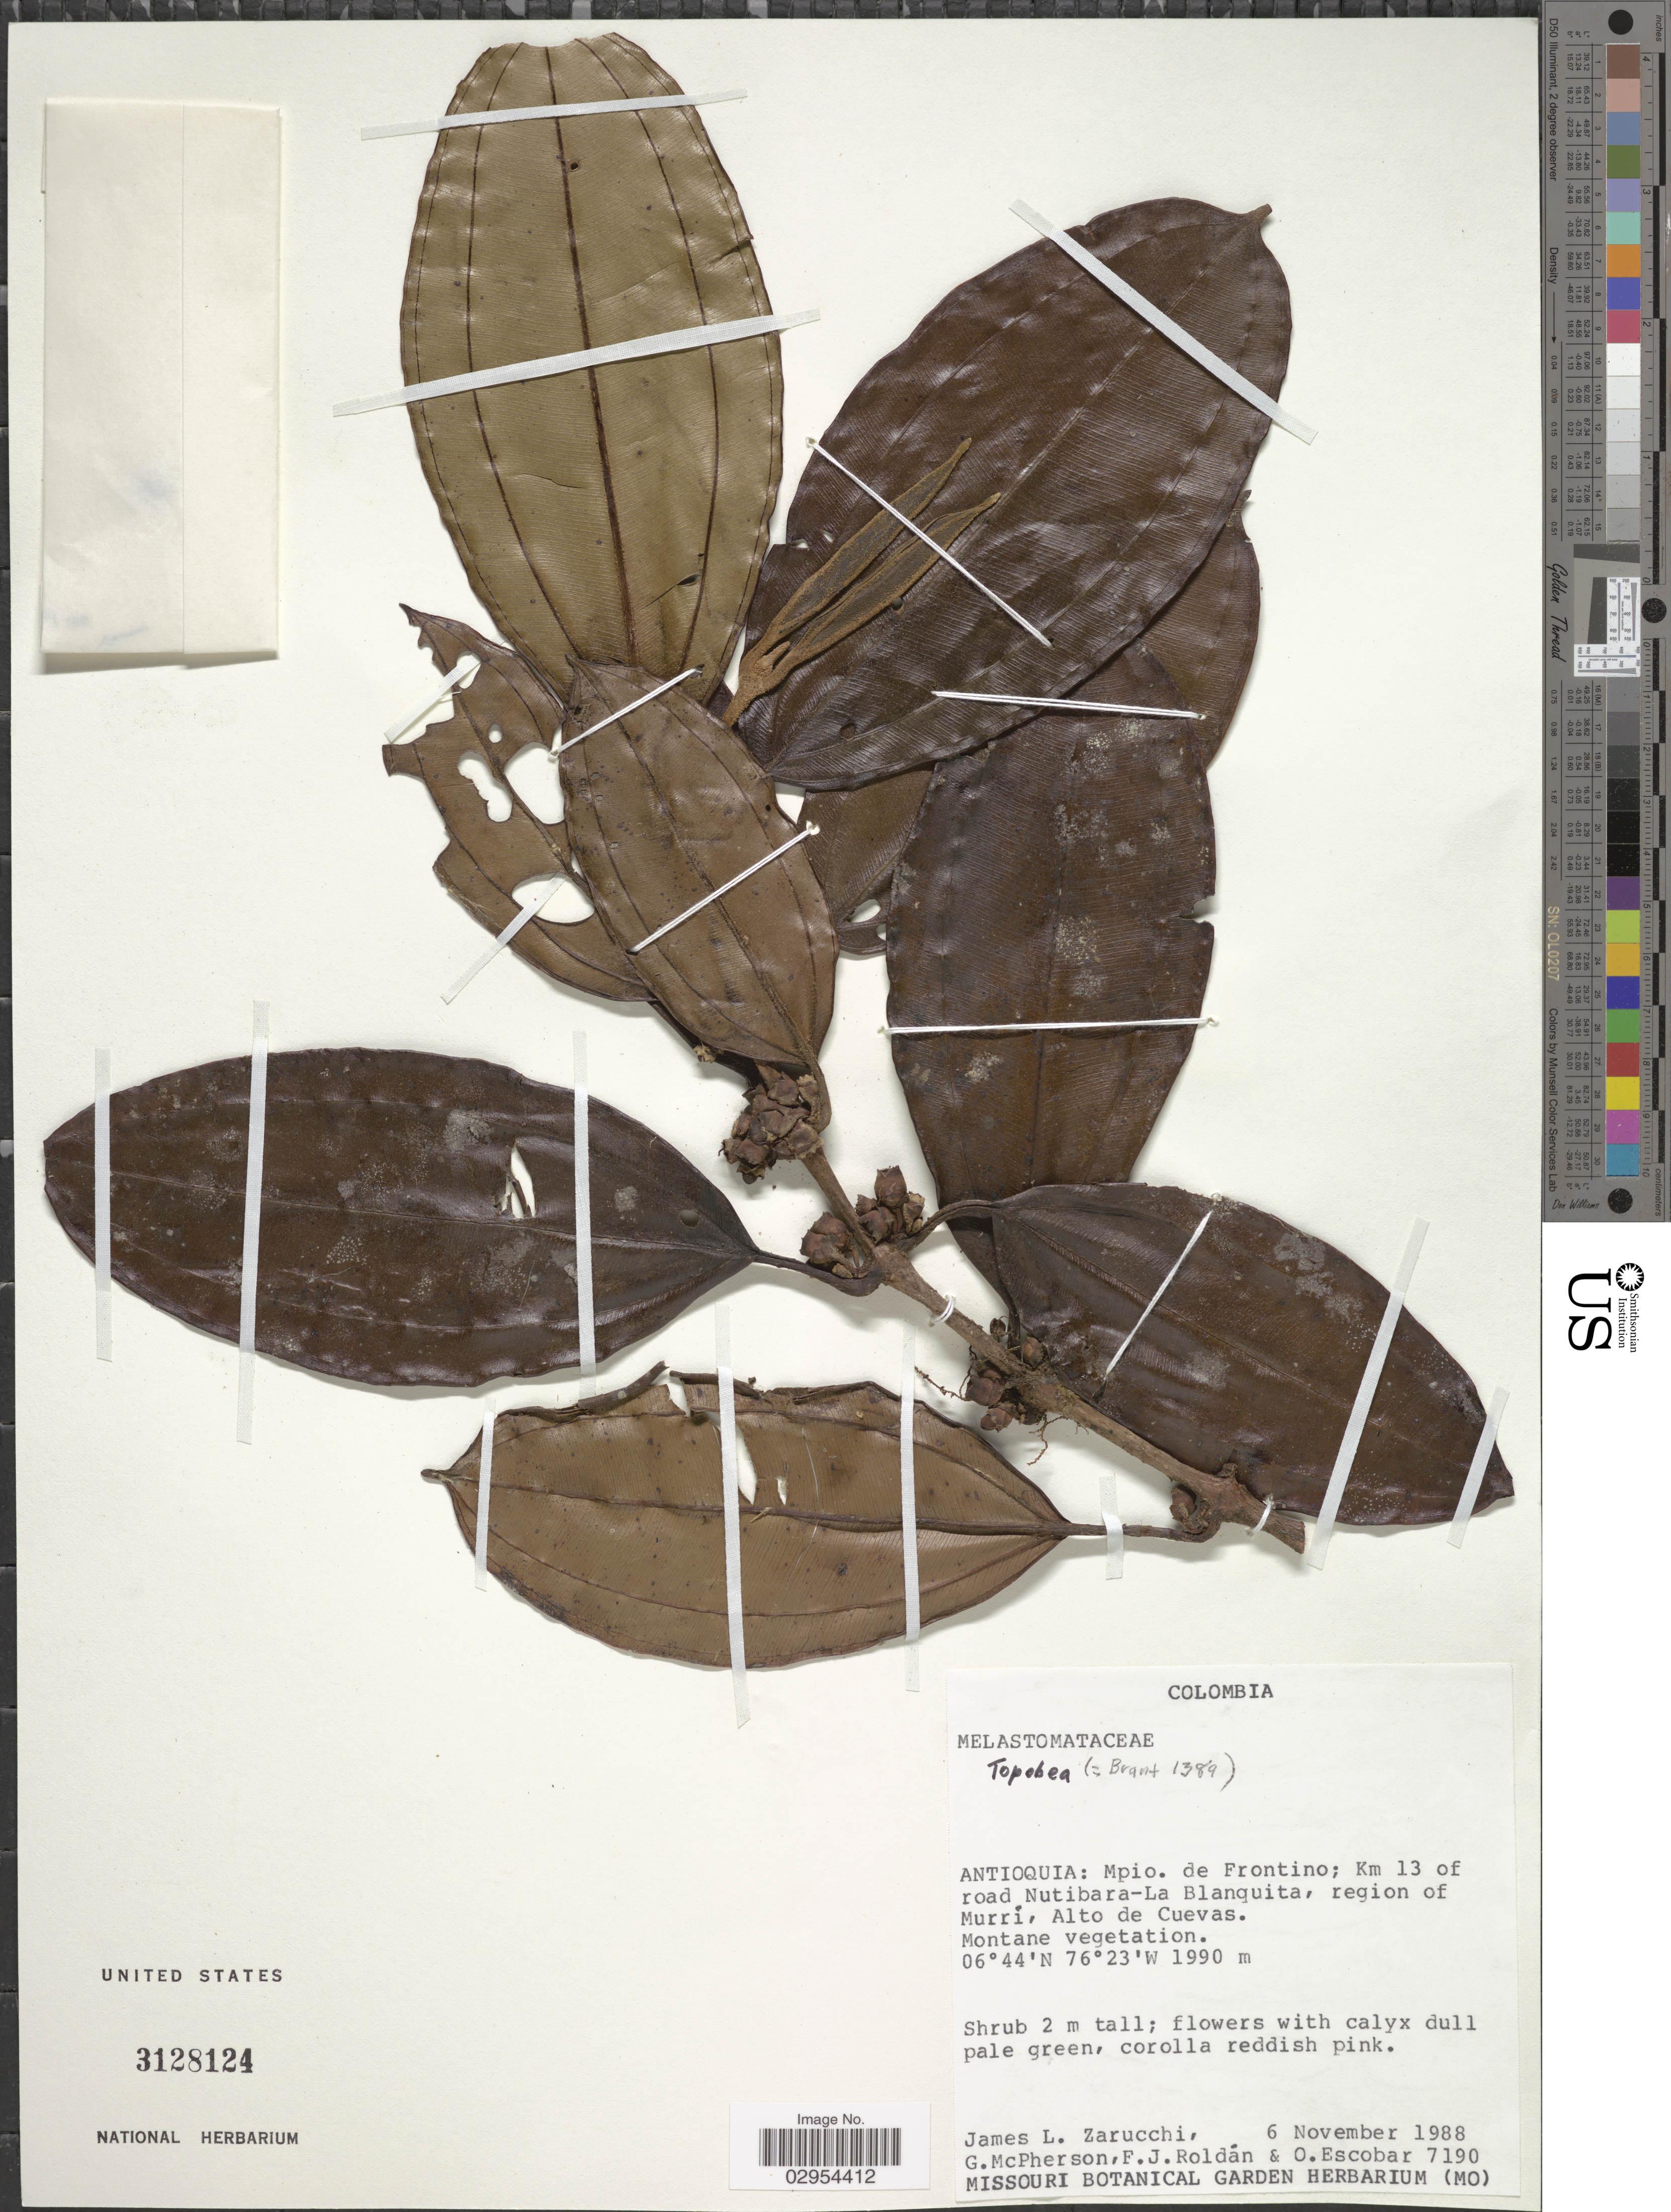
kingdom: Plantae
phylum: Tracheophyta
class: Magnoliopsida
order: Myrtales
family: Melastomataceae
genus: Topobea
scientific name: Topobea sp.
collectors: J. L. Zarucchi, G. McPherson, F. J. Roldán & O. Escobar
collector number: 7190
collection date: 1988-11-06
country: Colombia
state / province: Antioquia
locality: Mpio. de Frontino; Km 13 of road Nutibara-La Blanquita, region of Murri, Alto de Cuevas.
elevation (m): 1990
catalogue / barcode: US 3128124